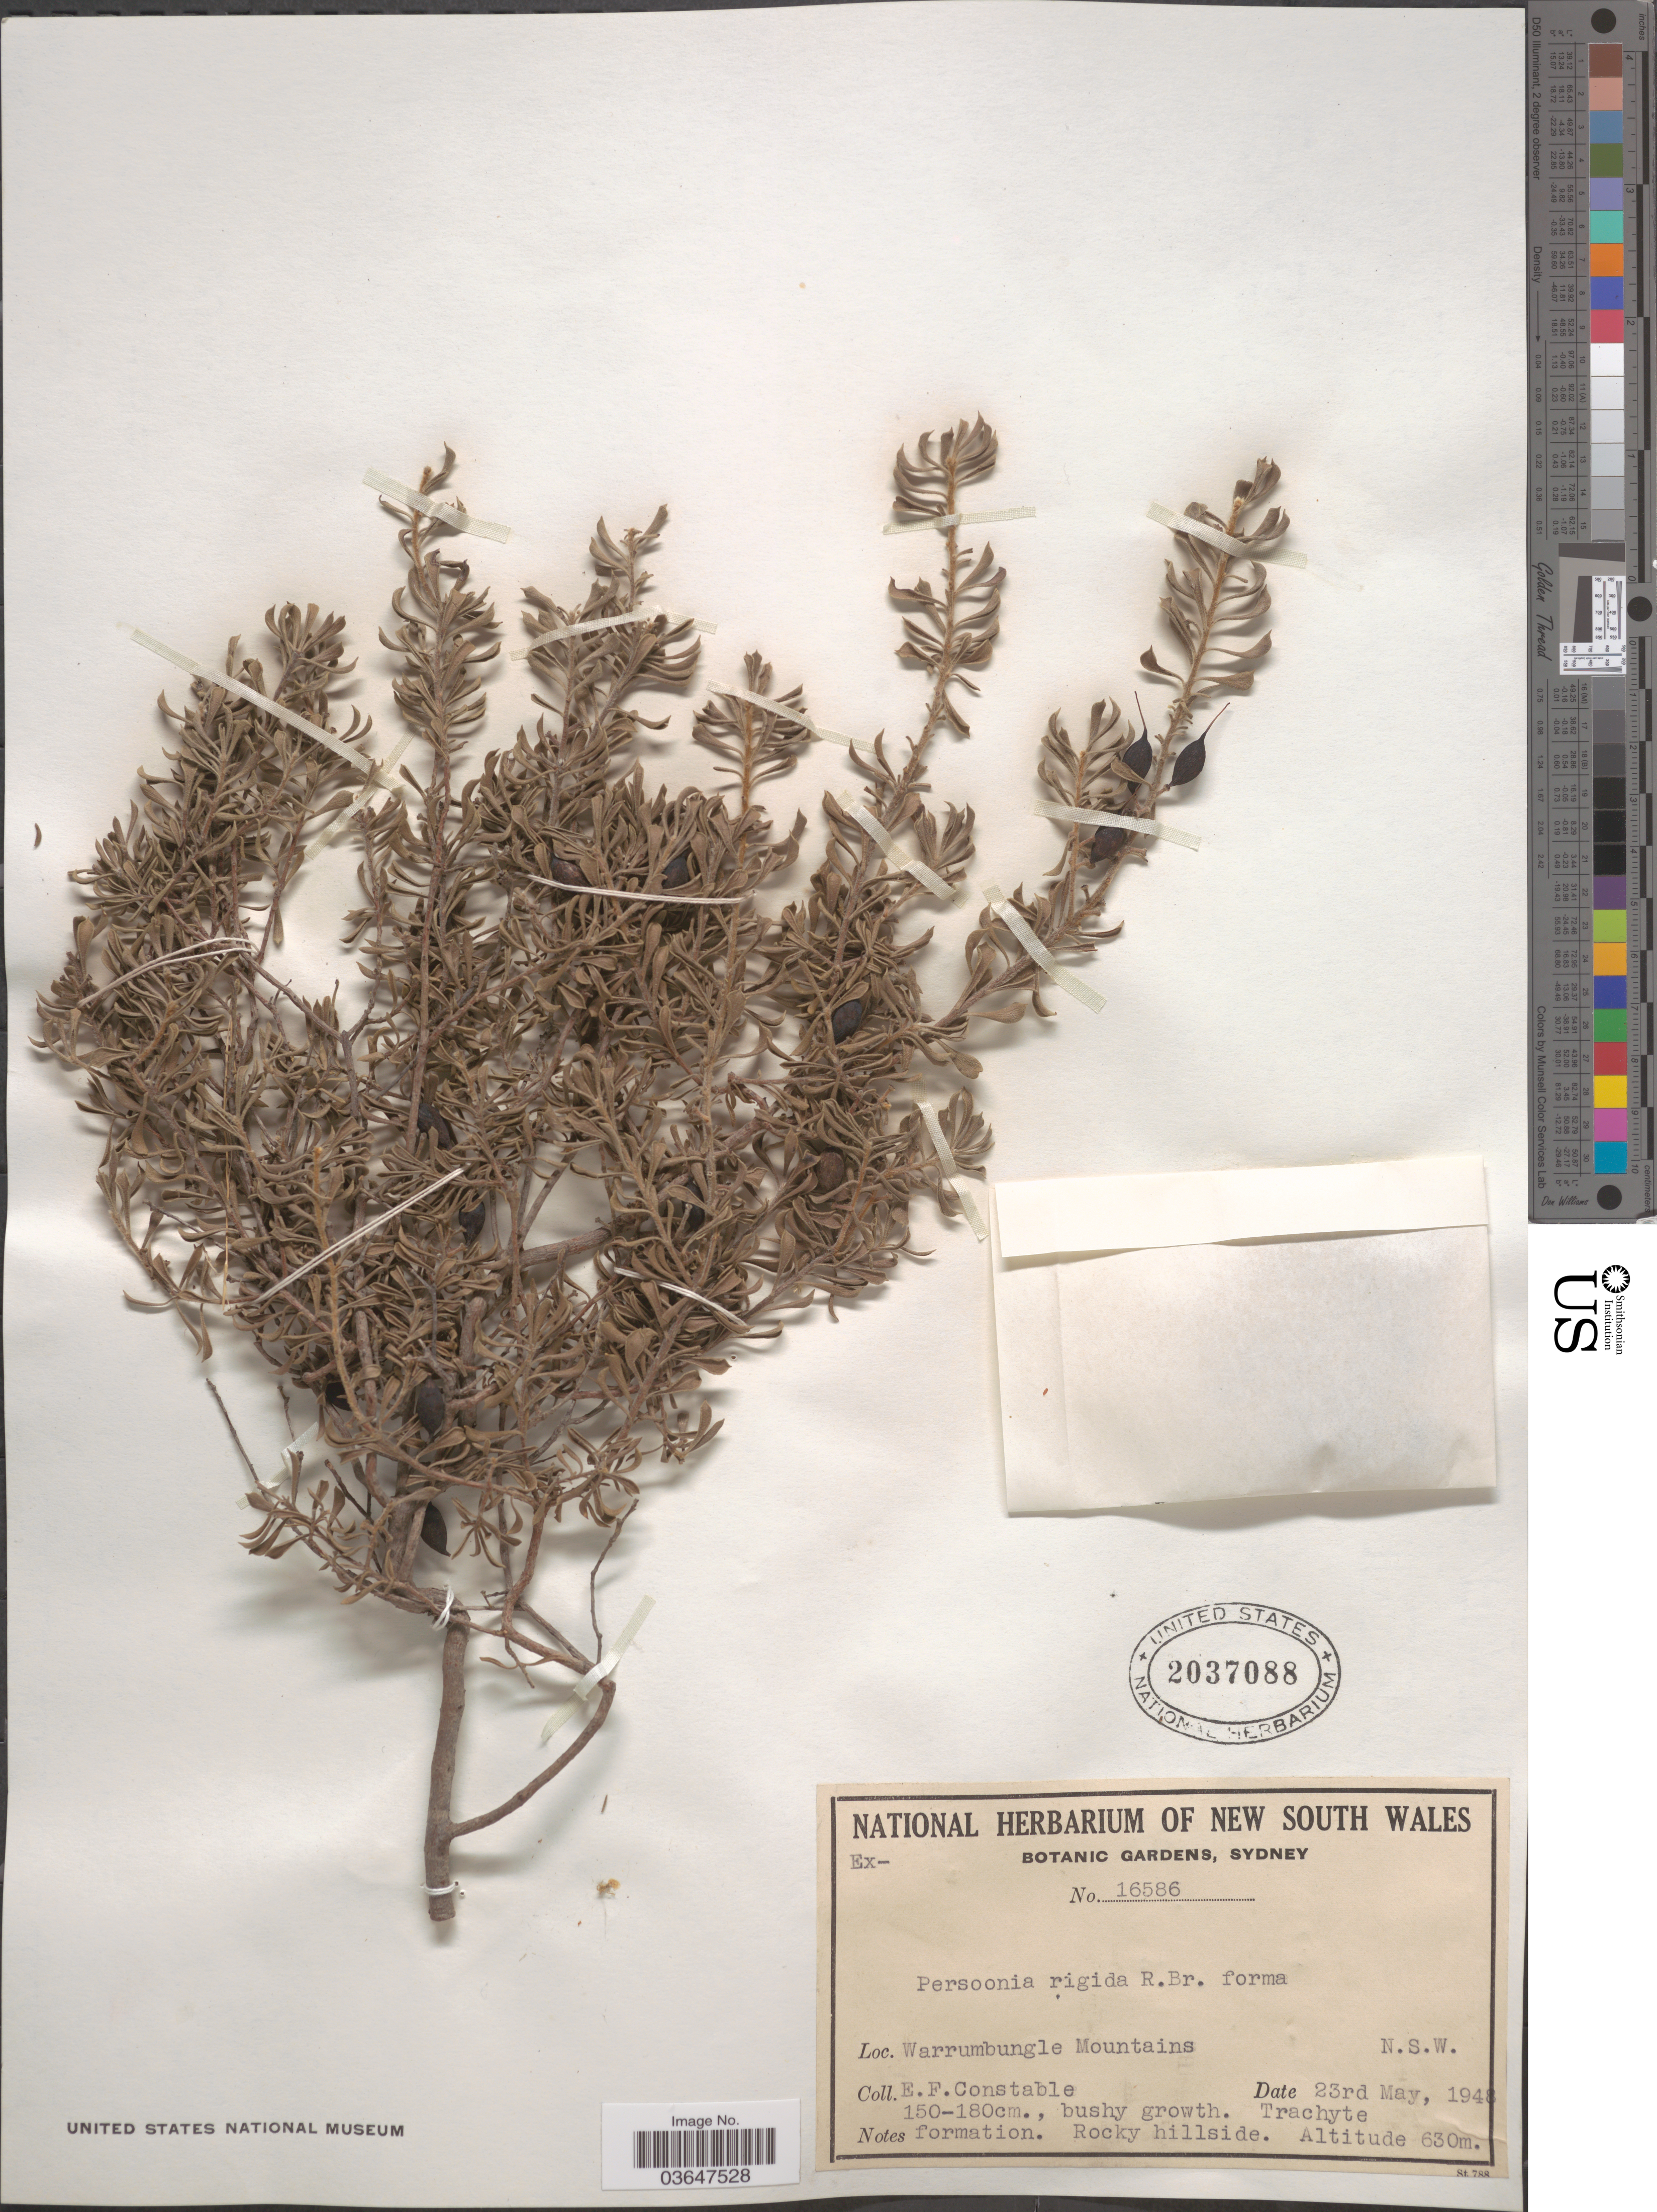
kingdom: Plantae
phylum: Tracheophyta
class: Magnoliopsida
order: Proteales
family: Proteaceae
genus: Persoonia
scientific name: Persoonia rigida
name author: R. Br.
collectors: E. F. Constable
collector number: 16586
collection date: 1948-05-23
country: Australia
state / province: New South Wales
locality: Warrumbungle Mountains.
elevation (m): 630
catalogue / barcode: US 2037088